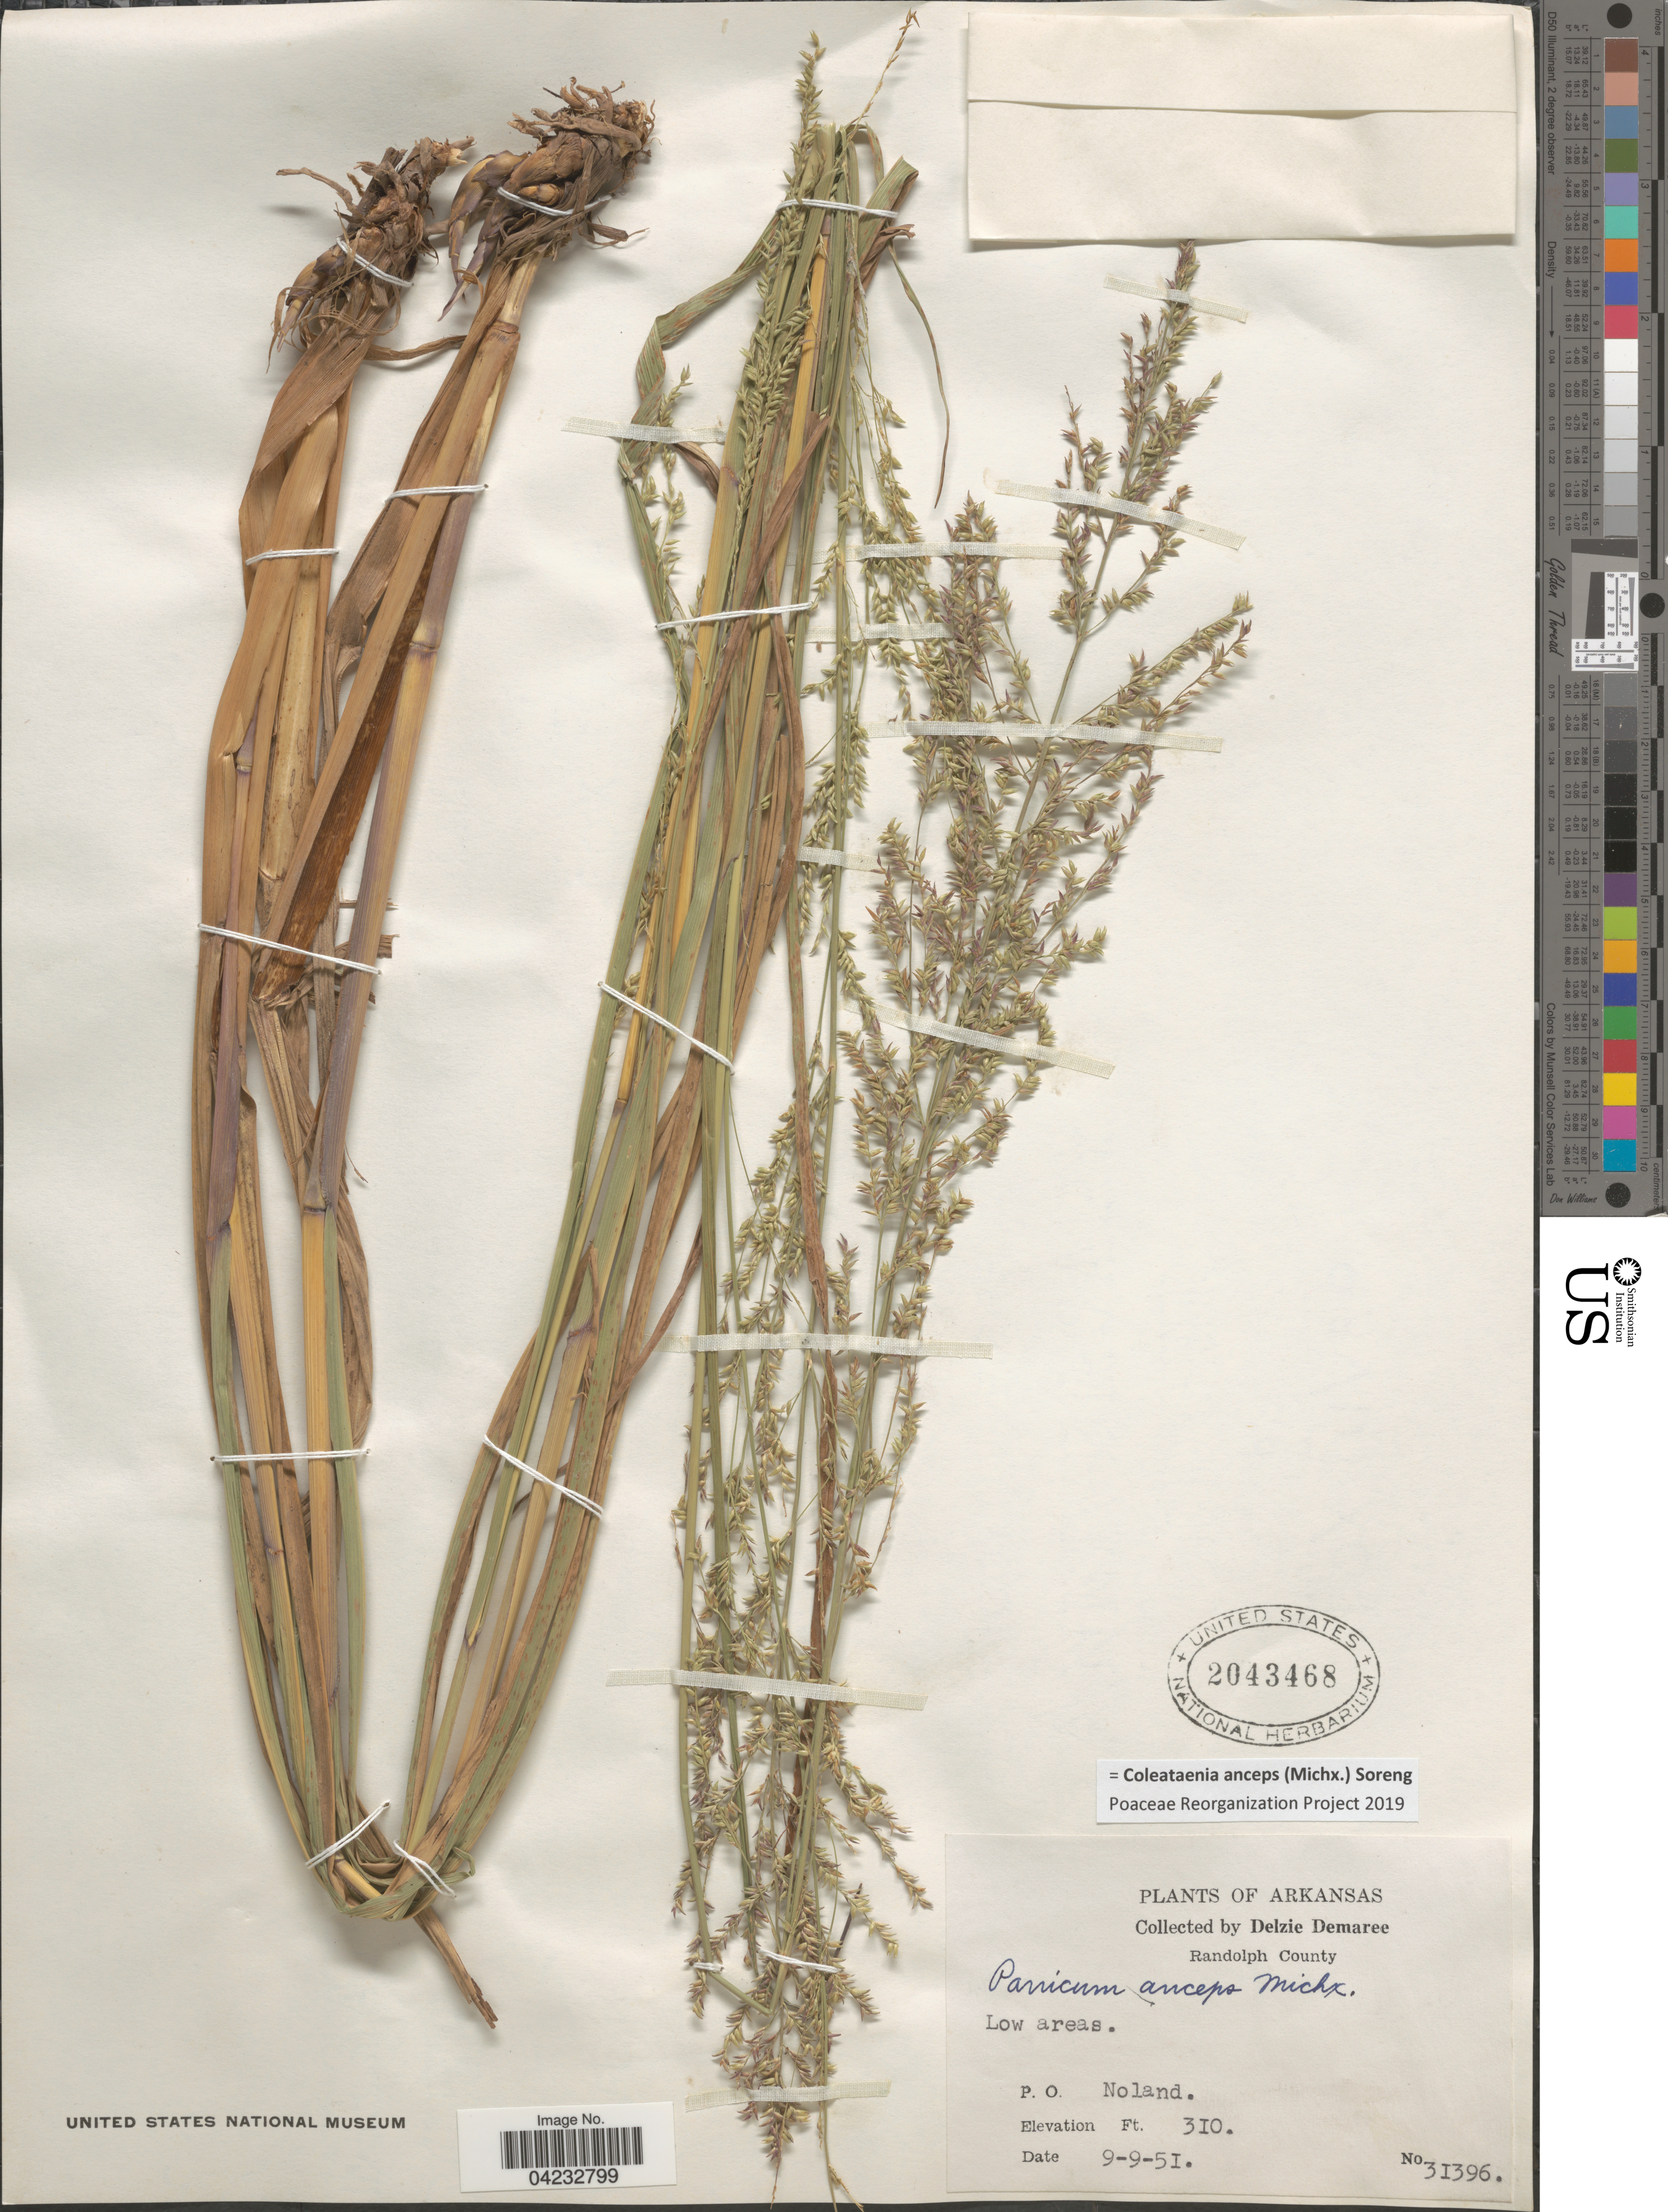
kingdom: Plantae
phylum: Tracheophyta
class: Liliopsida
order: Poales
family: Poaceae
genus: Coleataenia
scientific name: Coleataenia anceps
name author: (Michx.) Soreng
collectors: D. Demaree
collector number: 31396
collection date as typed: Transcribed d/m/y: 9/9/51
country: United States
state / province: Arkansas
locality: Randolph County. P. O. Noland.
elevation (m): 94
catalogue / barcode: US 2043468